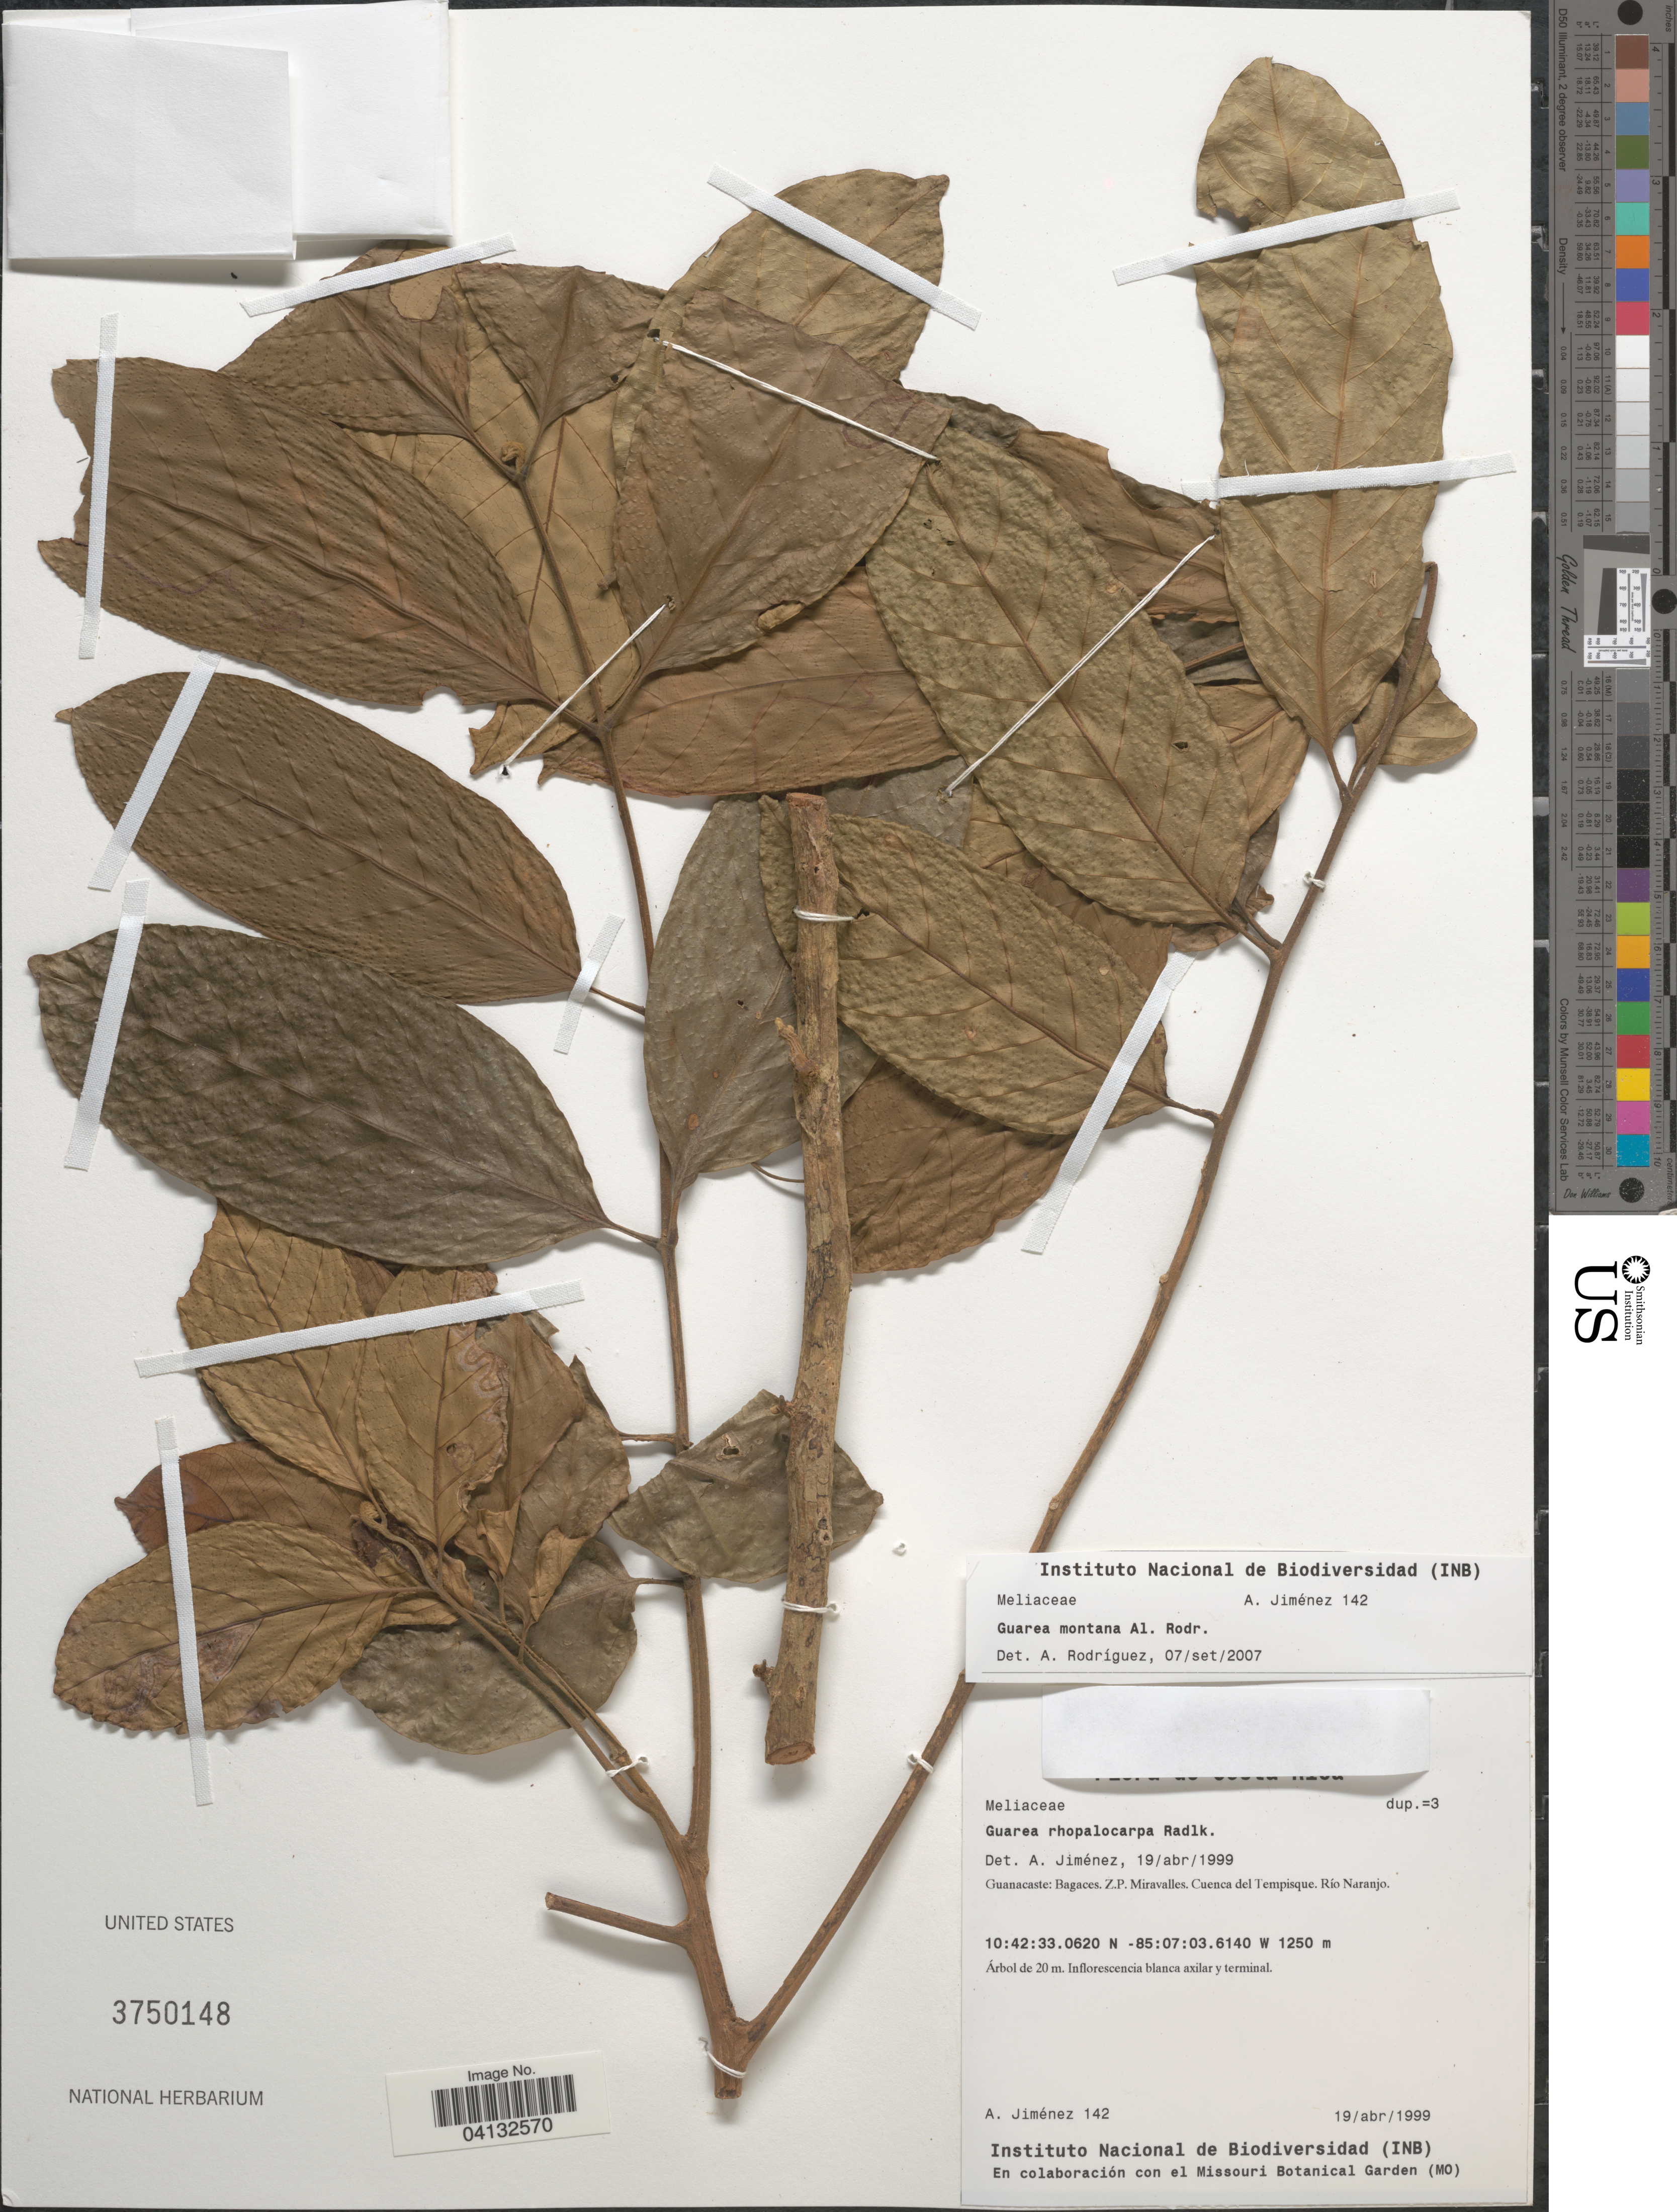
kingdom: Plantae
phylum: Tracheophyta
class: Magnoliopsida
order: Sapindales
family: Meliaceae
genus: Guarea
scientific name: Guarea montana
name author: C. DC.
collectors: A. Jiménez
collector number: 142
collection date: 1999-04-19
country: Costa Rica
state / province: Guanacaste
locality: Bagaces. Z.P. Miravalles. Cuenca del Tempisque. Río Naranjo.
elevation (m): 1250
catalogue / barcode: US 3750148